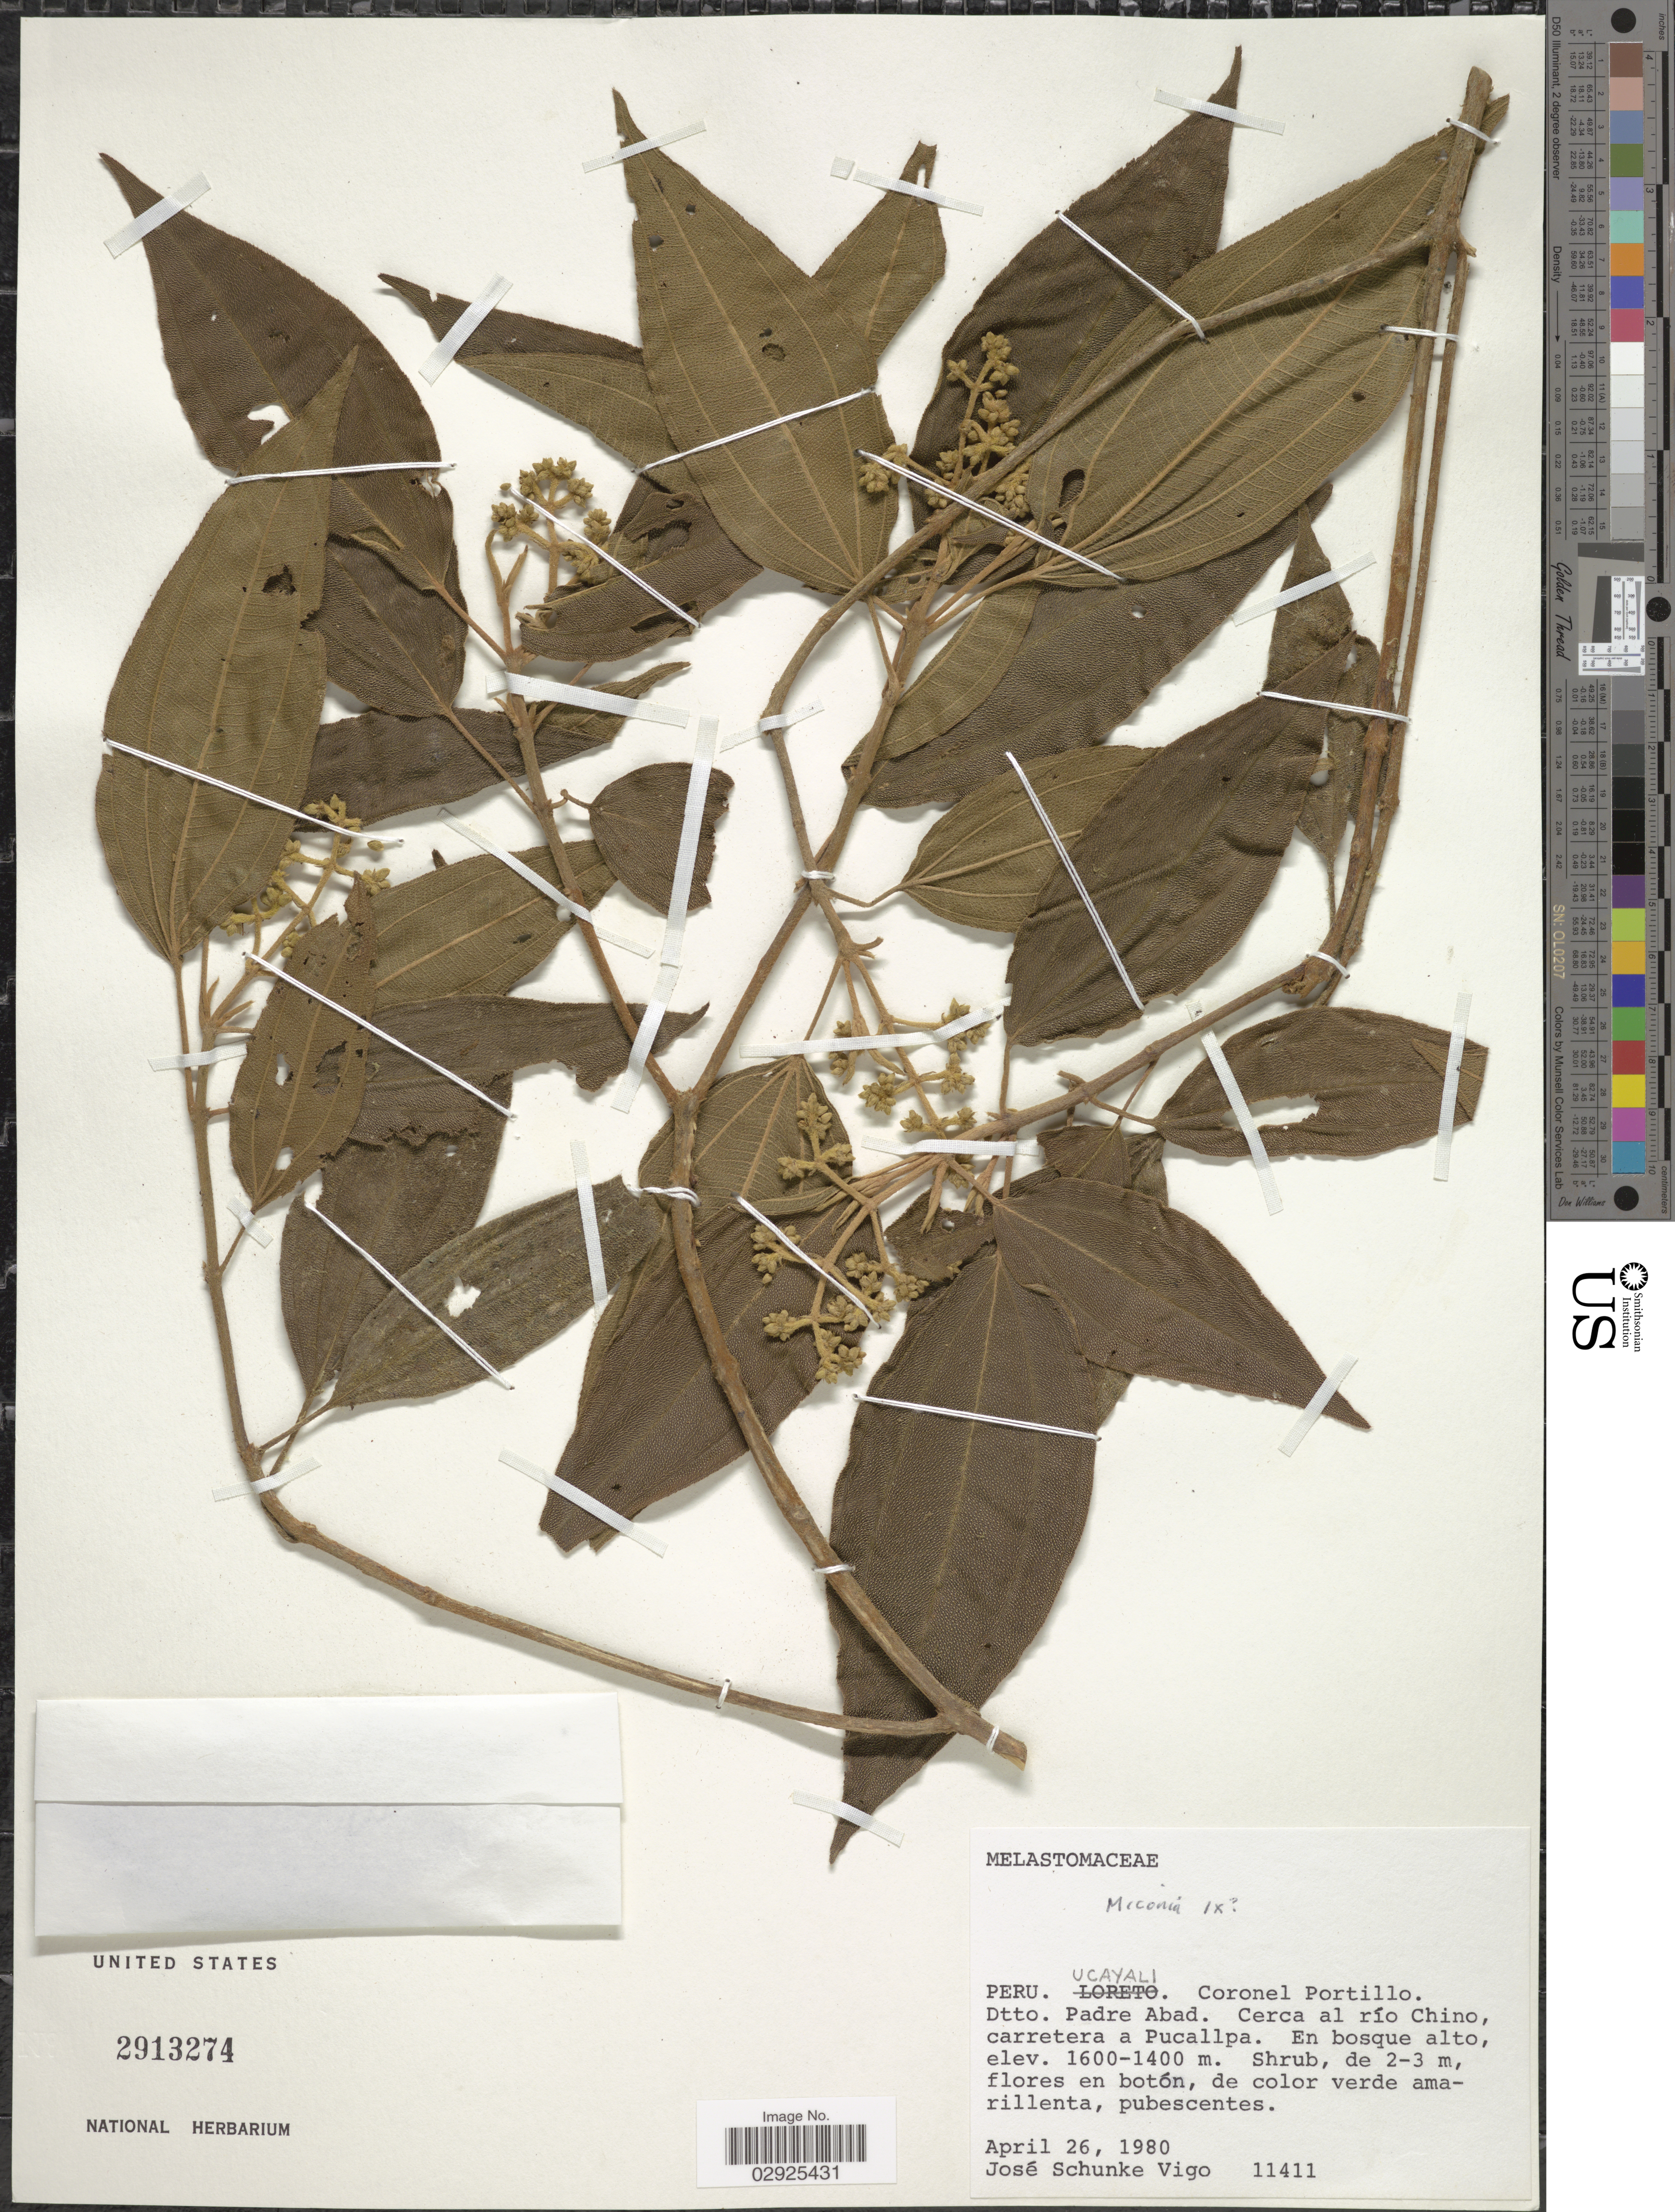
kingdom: Plantae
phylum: Tracheophyta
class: Magnoliopsida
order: Myrtales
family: Melastomataceae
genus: Miconia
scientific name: Miconia sp.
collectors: J. Schunke Vigo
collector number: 11411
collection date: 1980-04-26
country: Peru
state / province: Ucayali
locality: Coronel Portillo, Dtto, Padre Abad, Cerca al río Chino, carretera a Pucallpa.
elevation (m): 1400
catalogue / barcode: US 2913274